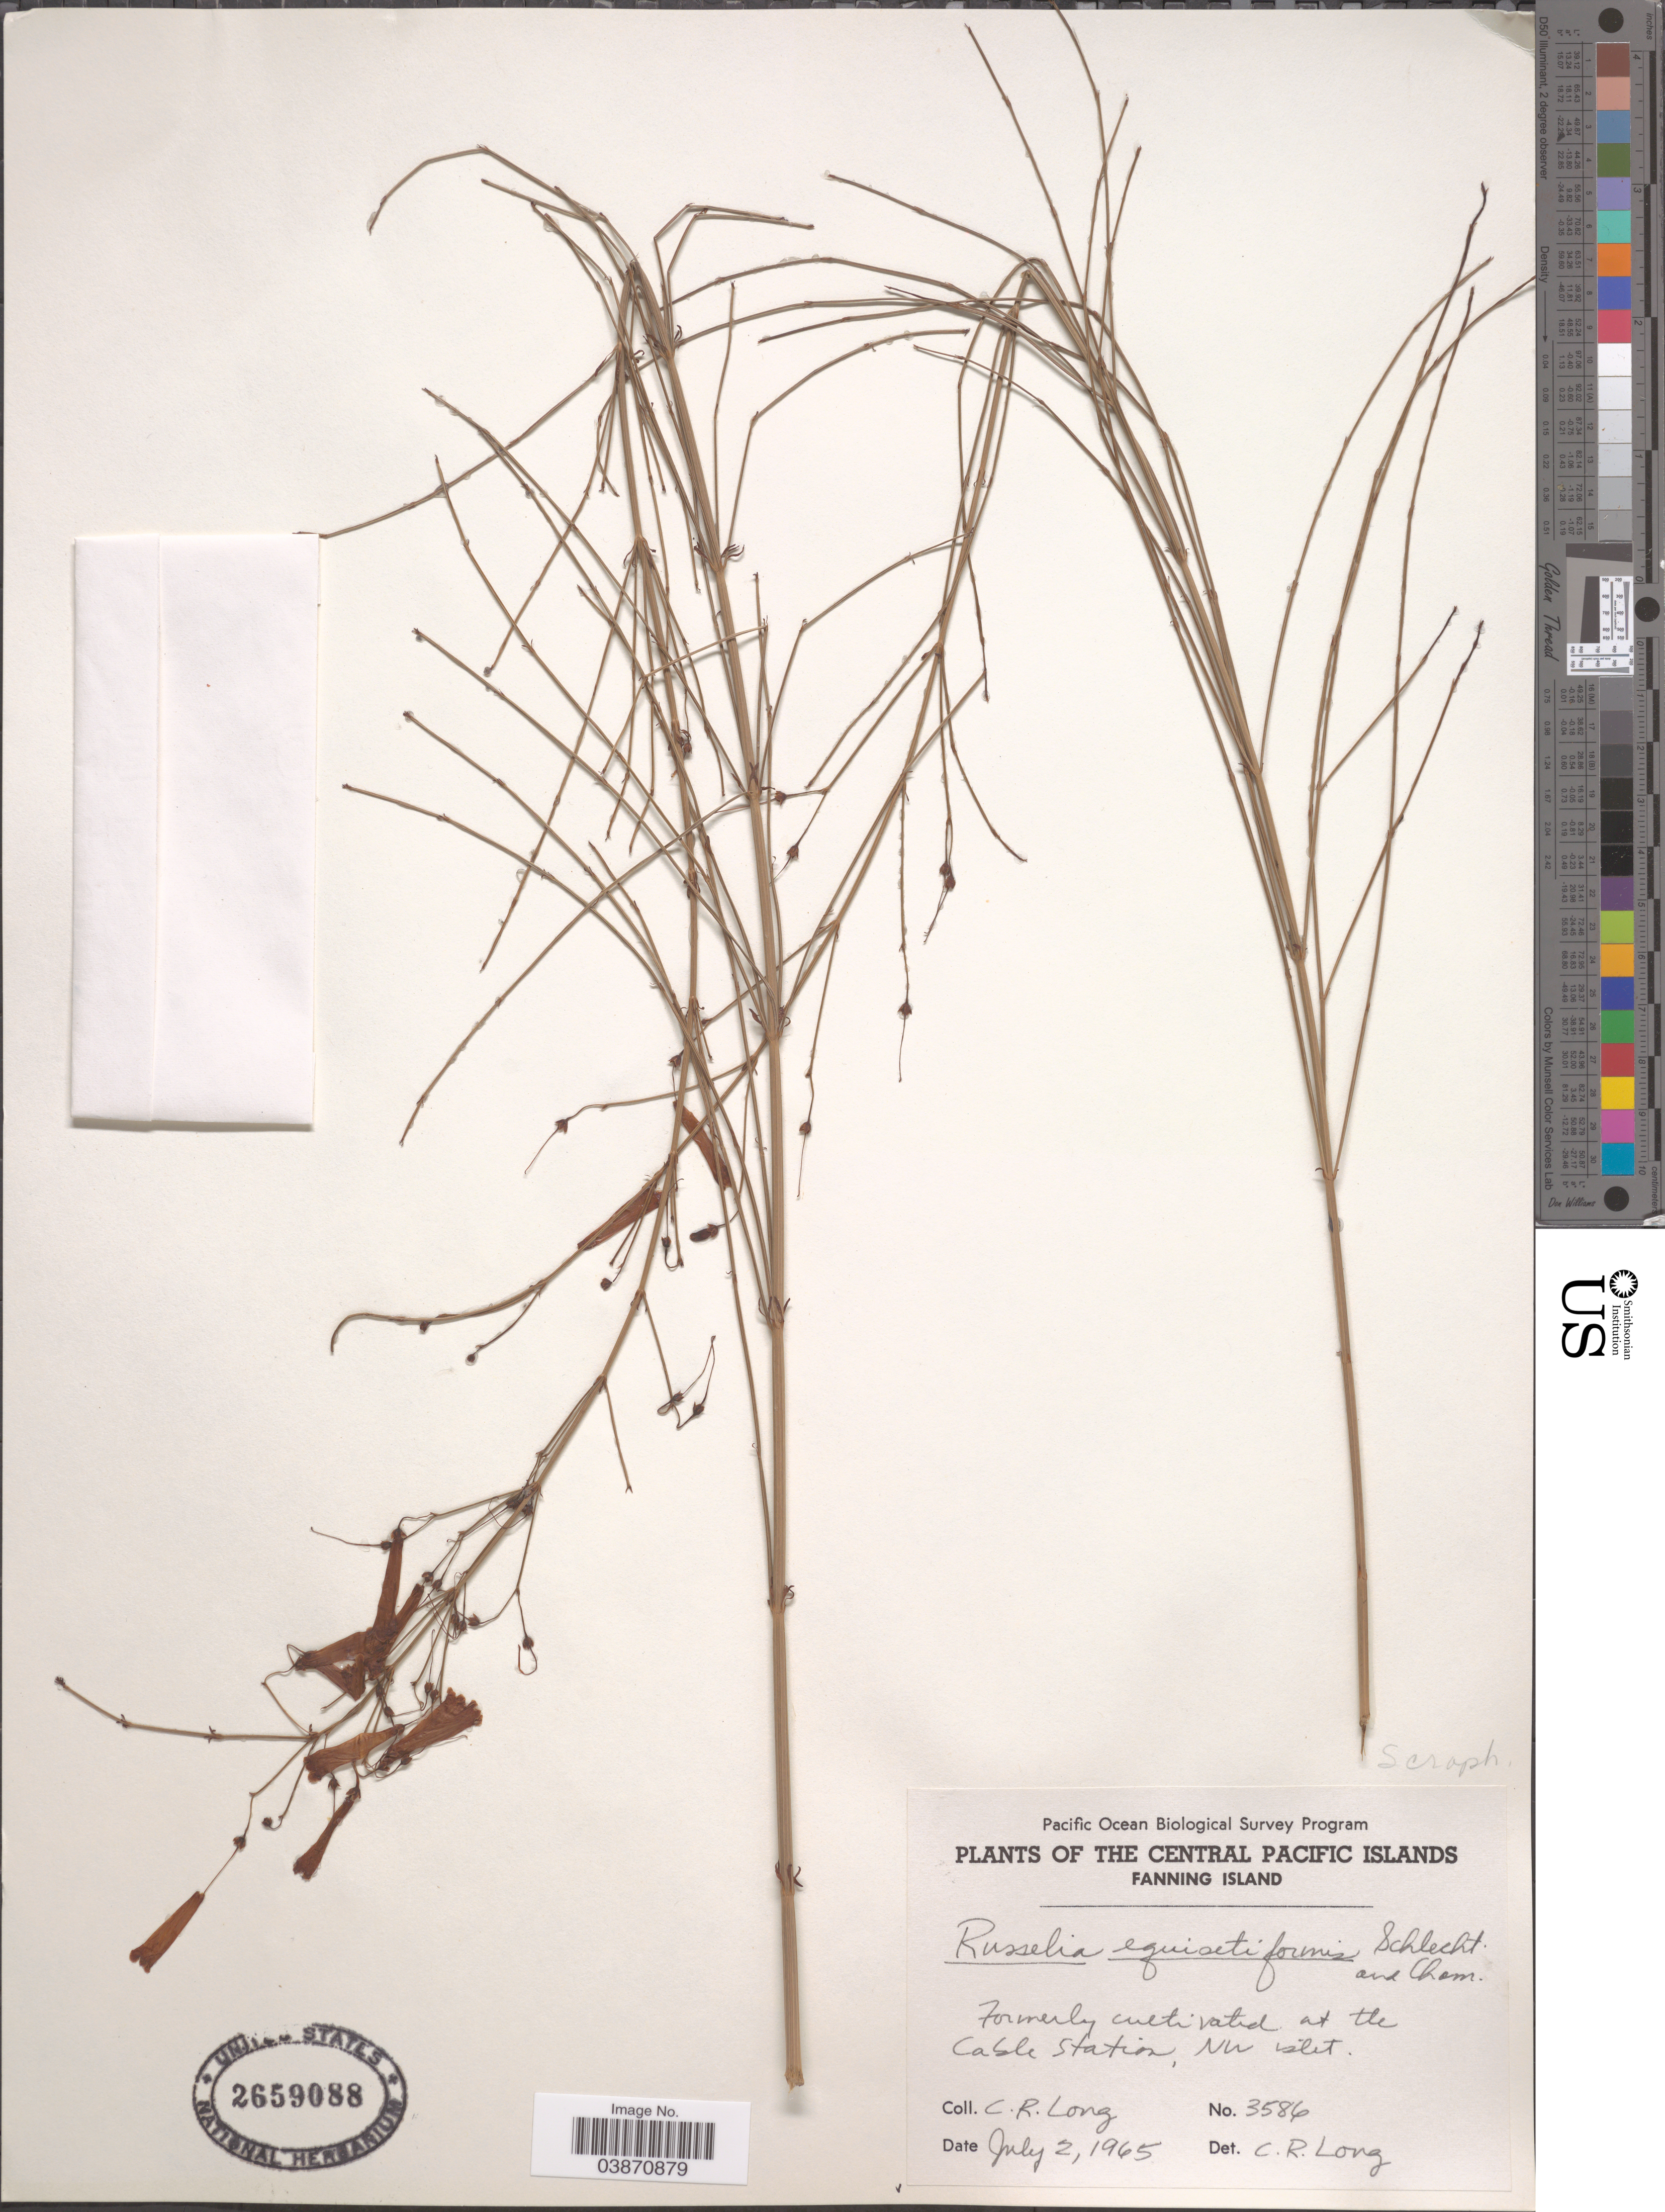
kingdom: Plantae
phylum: Tracheophyta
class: Magnoliopsida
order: Lamiales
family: Plantaginaceae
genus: Russelia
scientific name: Russelia equisetiformis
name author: Schltdl. & Cham.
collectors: C. R. Long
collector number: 3586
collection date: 1965-07-02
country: Kiribati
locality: The Central Pacific Islands. Fanning Island. At the Cable Station, NW islet.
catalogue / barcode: US 2659088